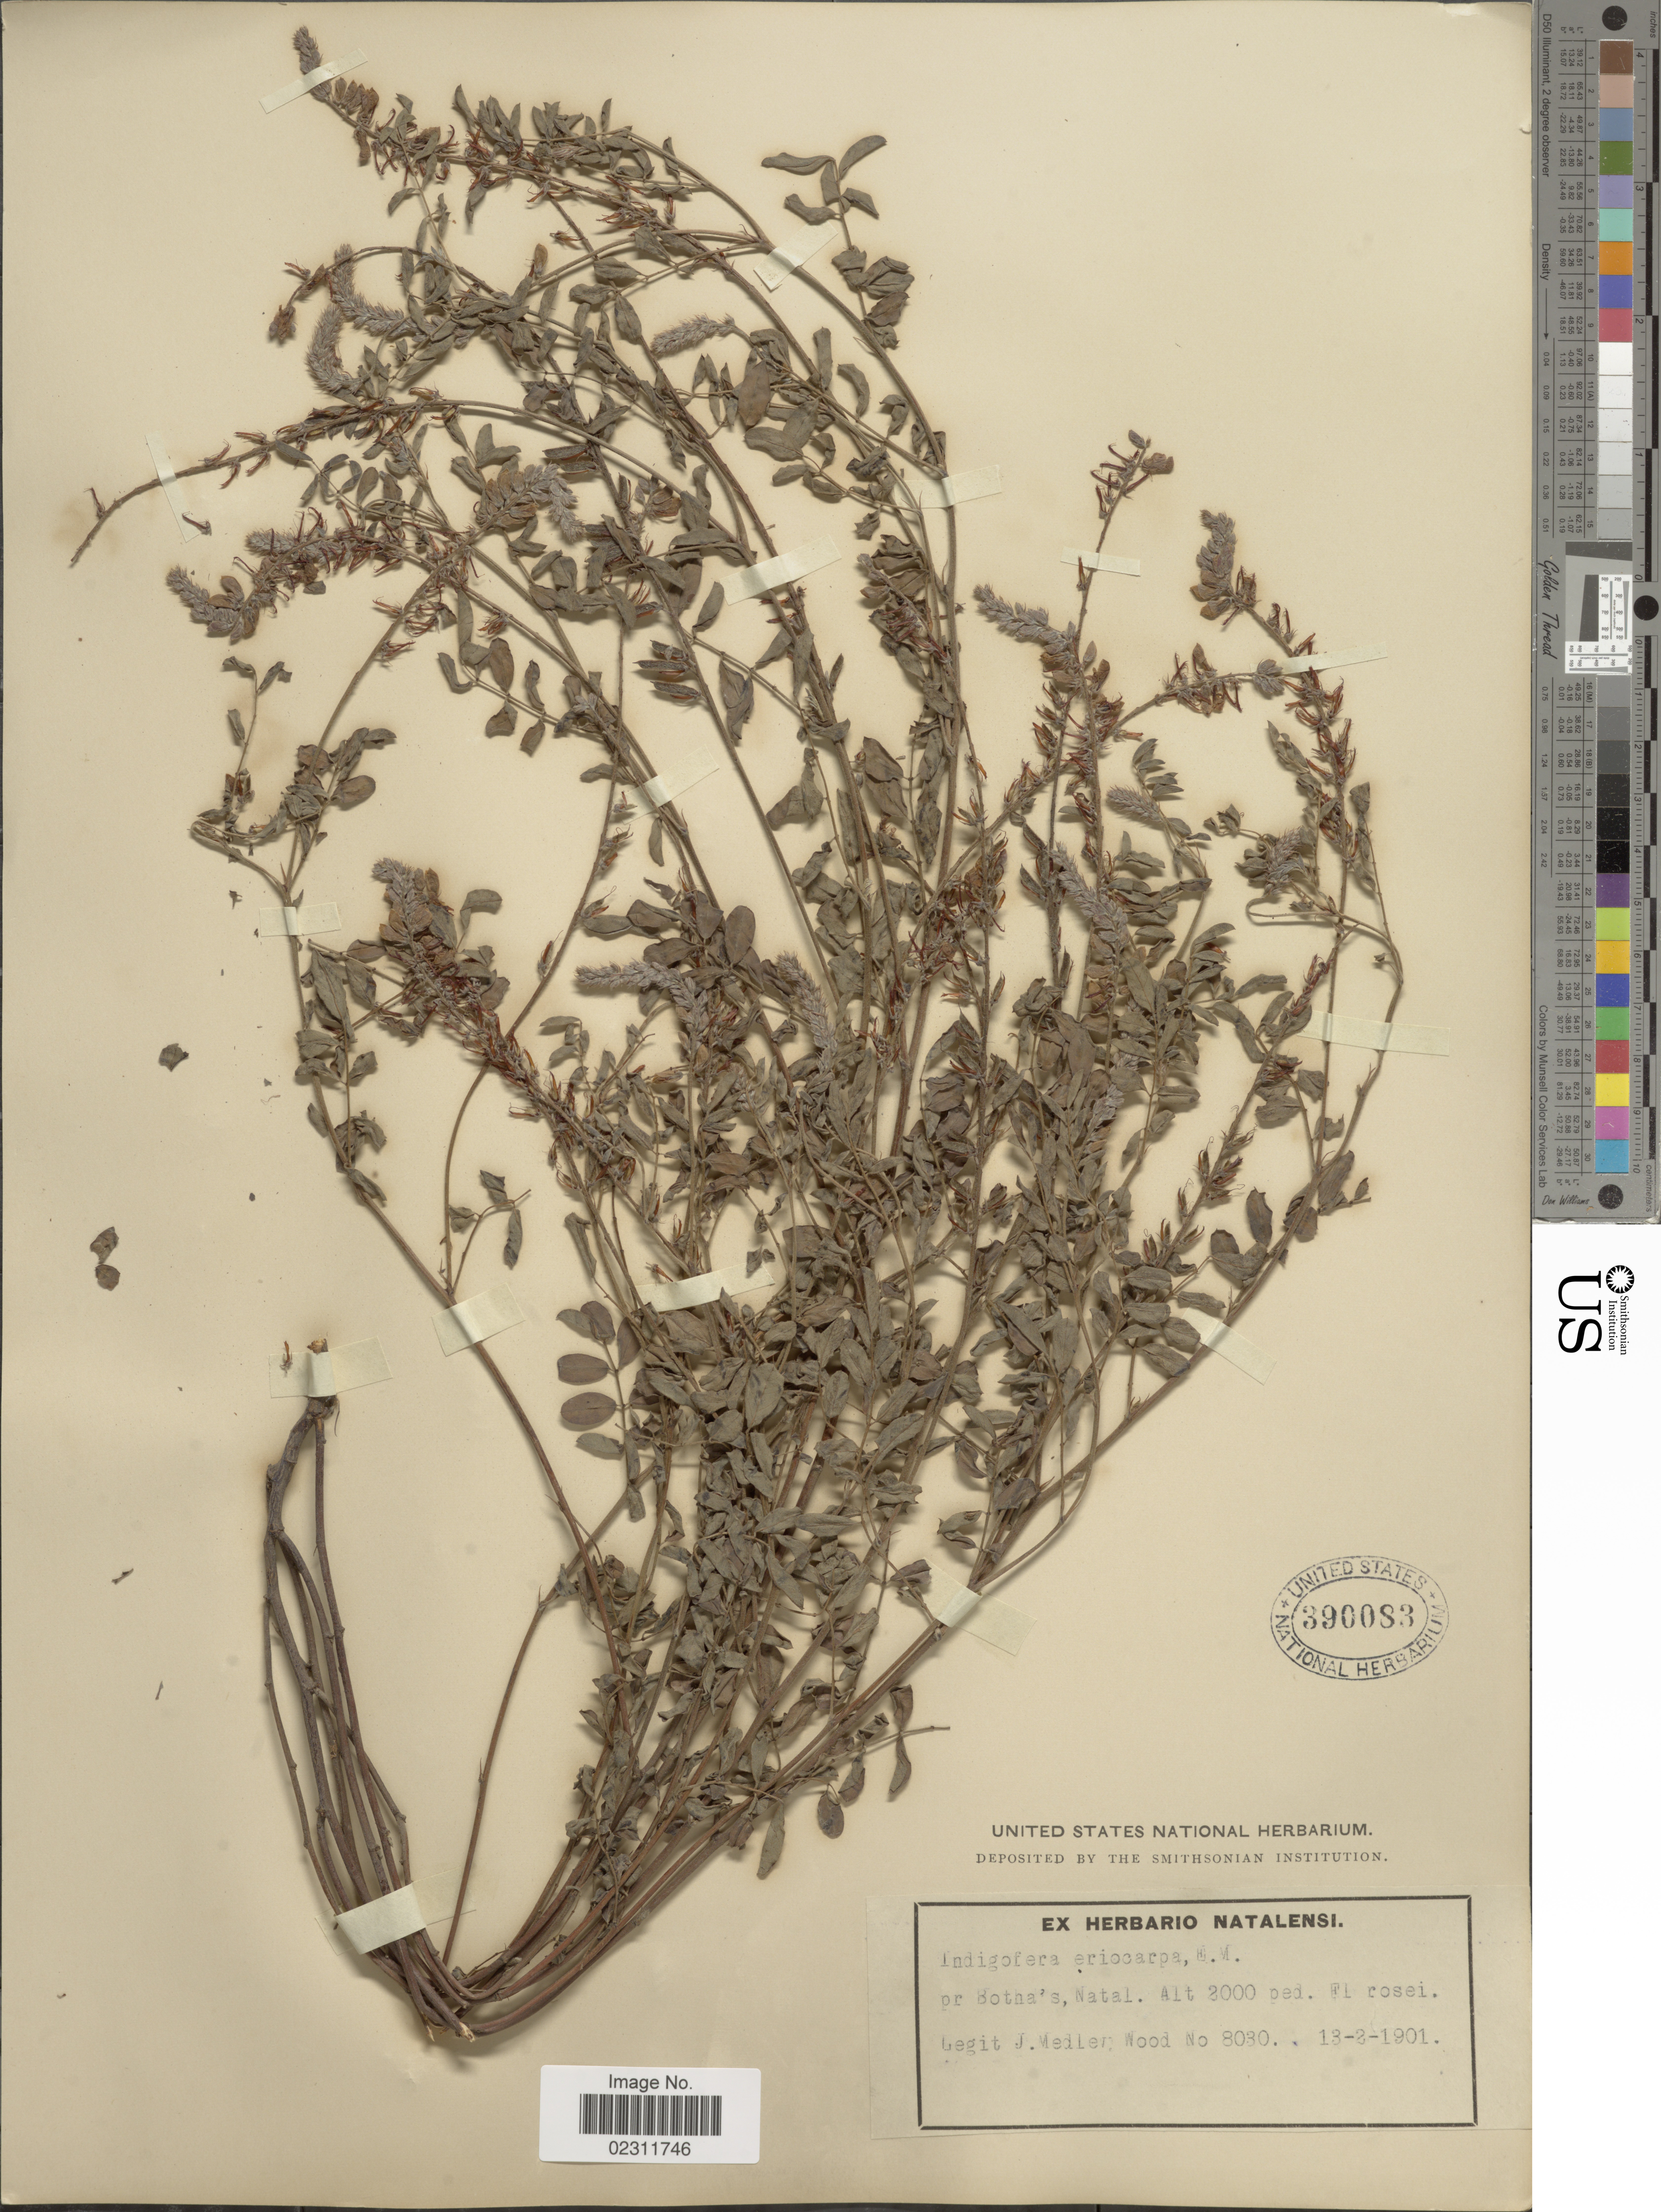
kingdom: Plantae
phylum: Tracheophyta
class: Magnoliopsida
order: Fabales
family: Fabaceae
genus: Indigofera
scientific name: Indigofera eriocarpa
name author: E. Mey.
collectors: J. Medley Wood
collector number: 8030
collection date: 1901-02-13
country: South Africa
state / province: KwaZulu-Natal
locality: Pr. Botha's, Natal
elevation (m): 610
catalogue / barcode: US 390083